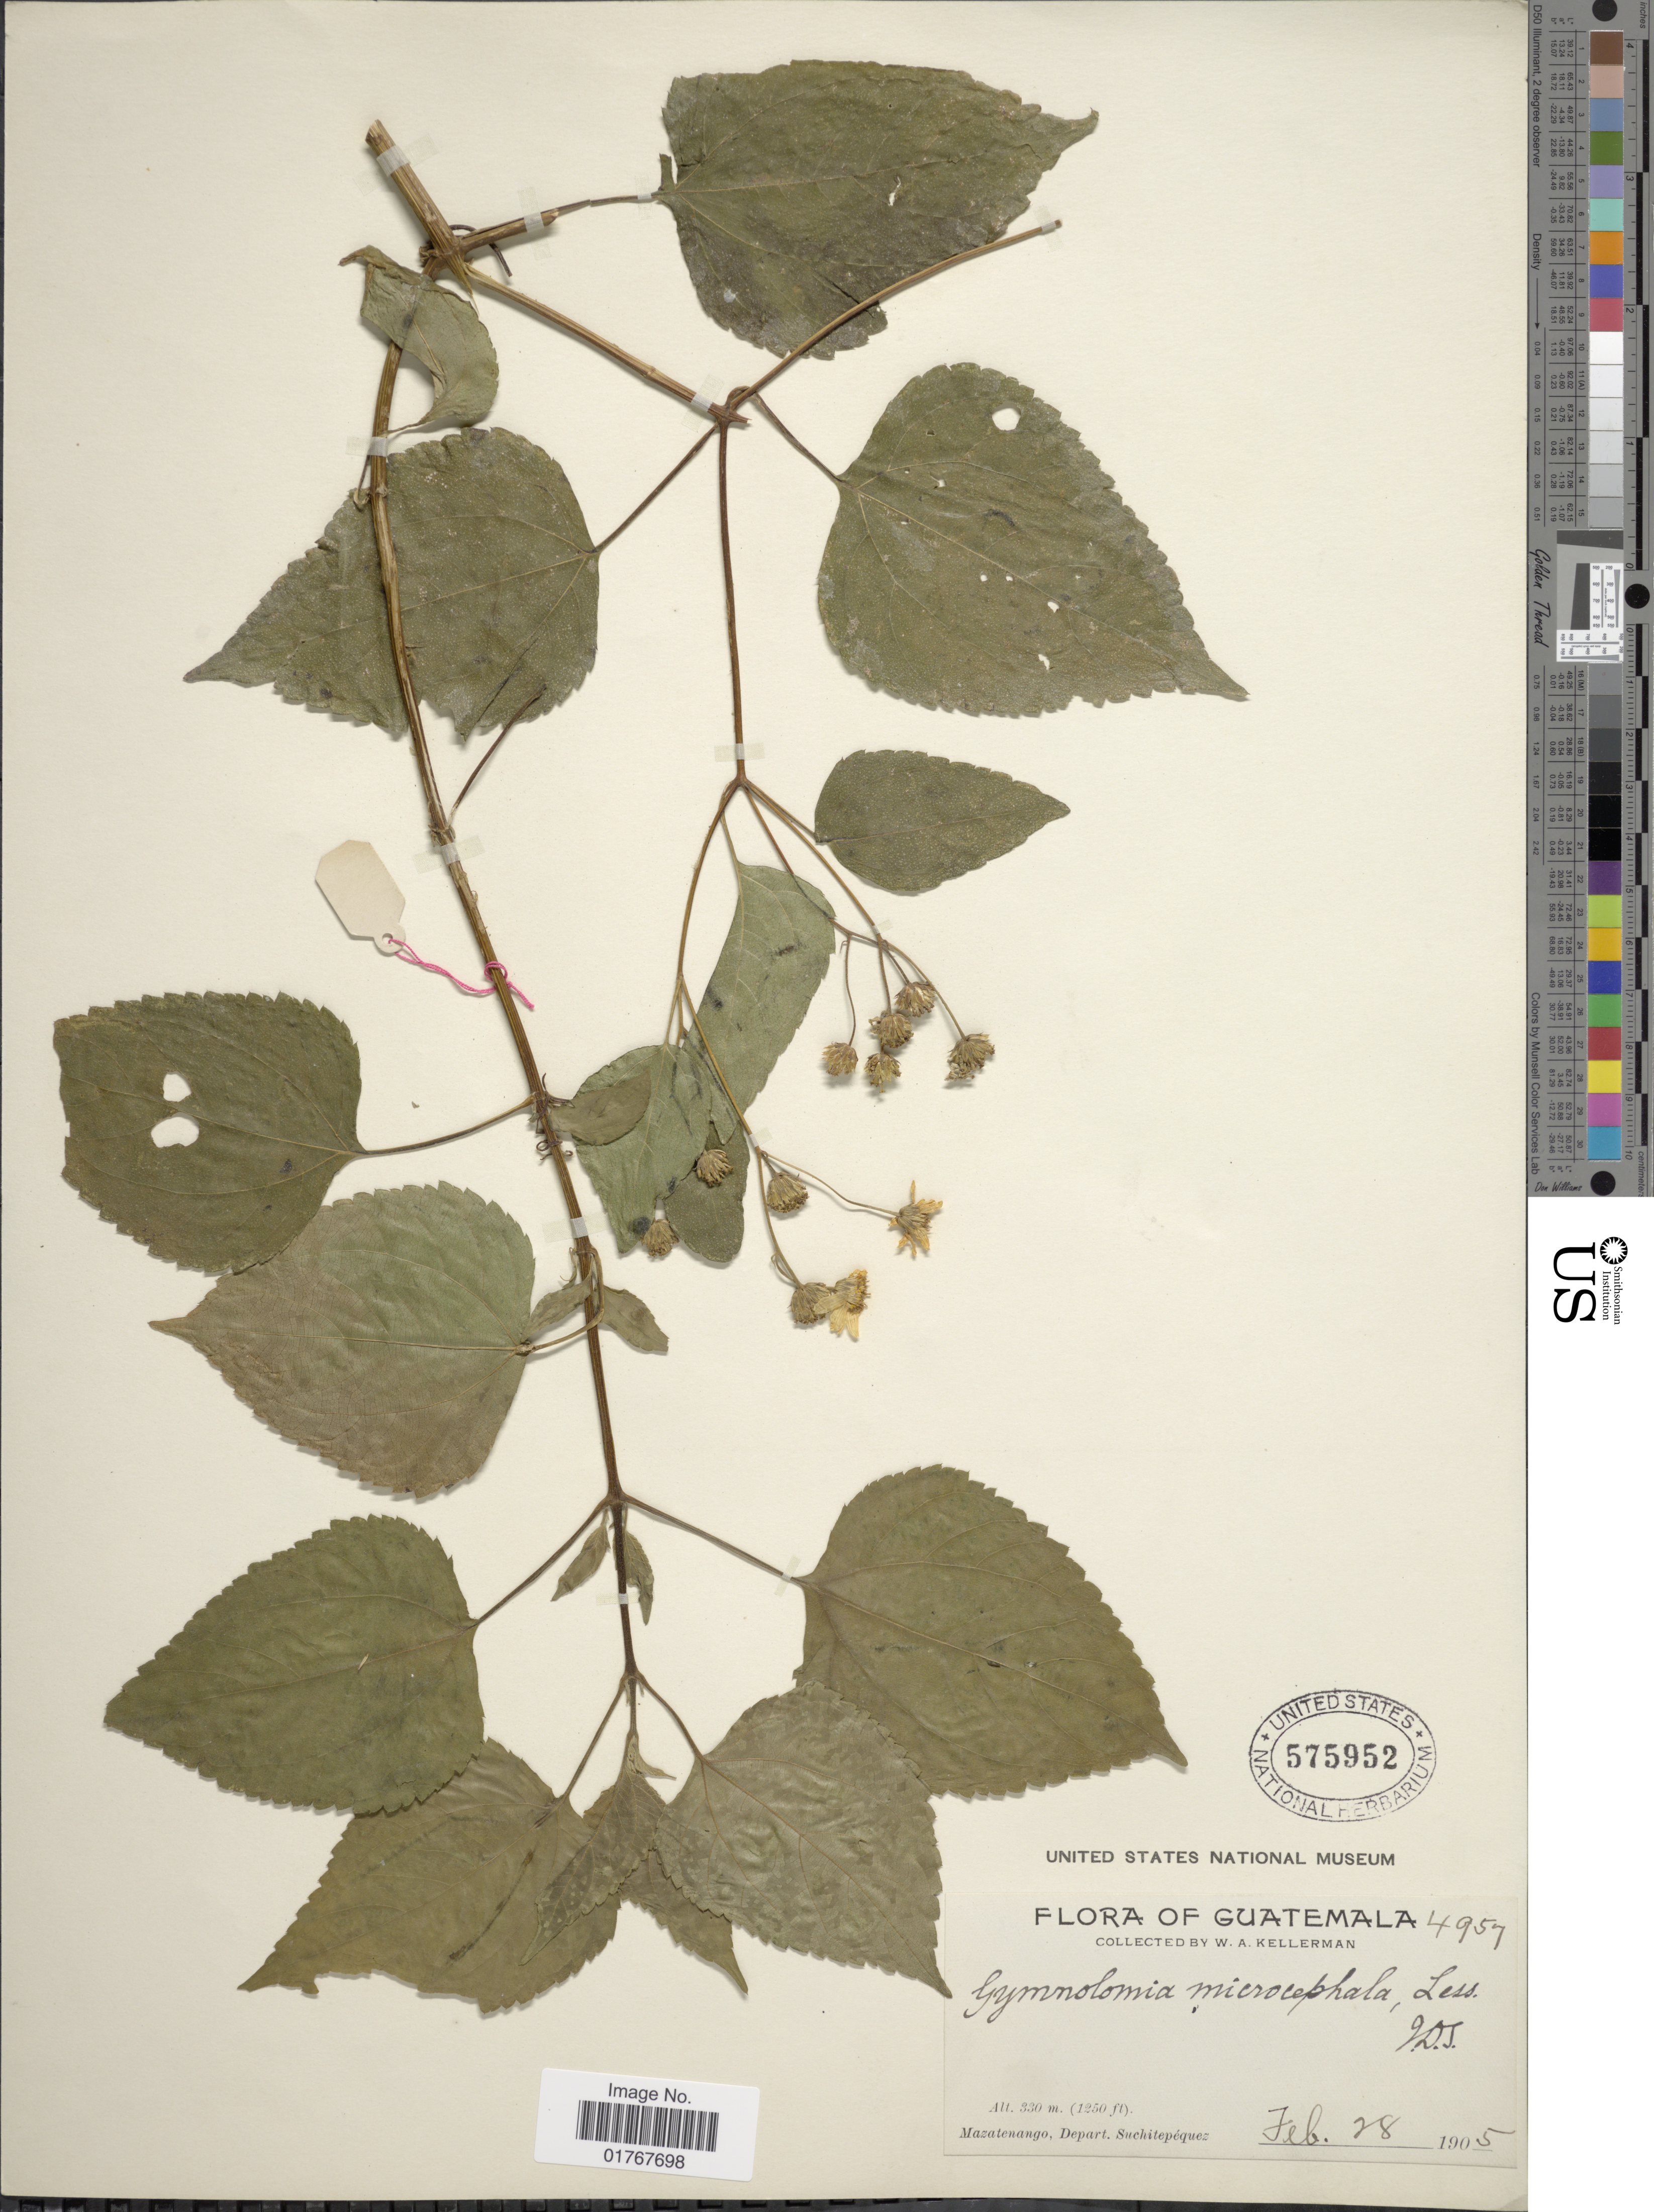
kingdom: Plantae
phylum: Tracheophyta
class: Magnoliopsida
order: Asterales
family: Asteraceae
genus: Viguiera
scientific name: Viguiera cordata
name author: (Hook. & Arn.) D'Arcy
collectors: W. Kellerman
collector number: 4957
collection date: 1905-02-28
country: Guatemala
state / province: Suchitepéquez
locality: Mazatenago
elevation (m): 381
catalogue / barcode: US 575952